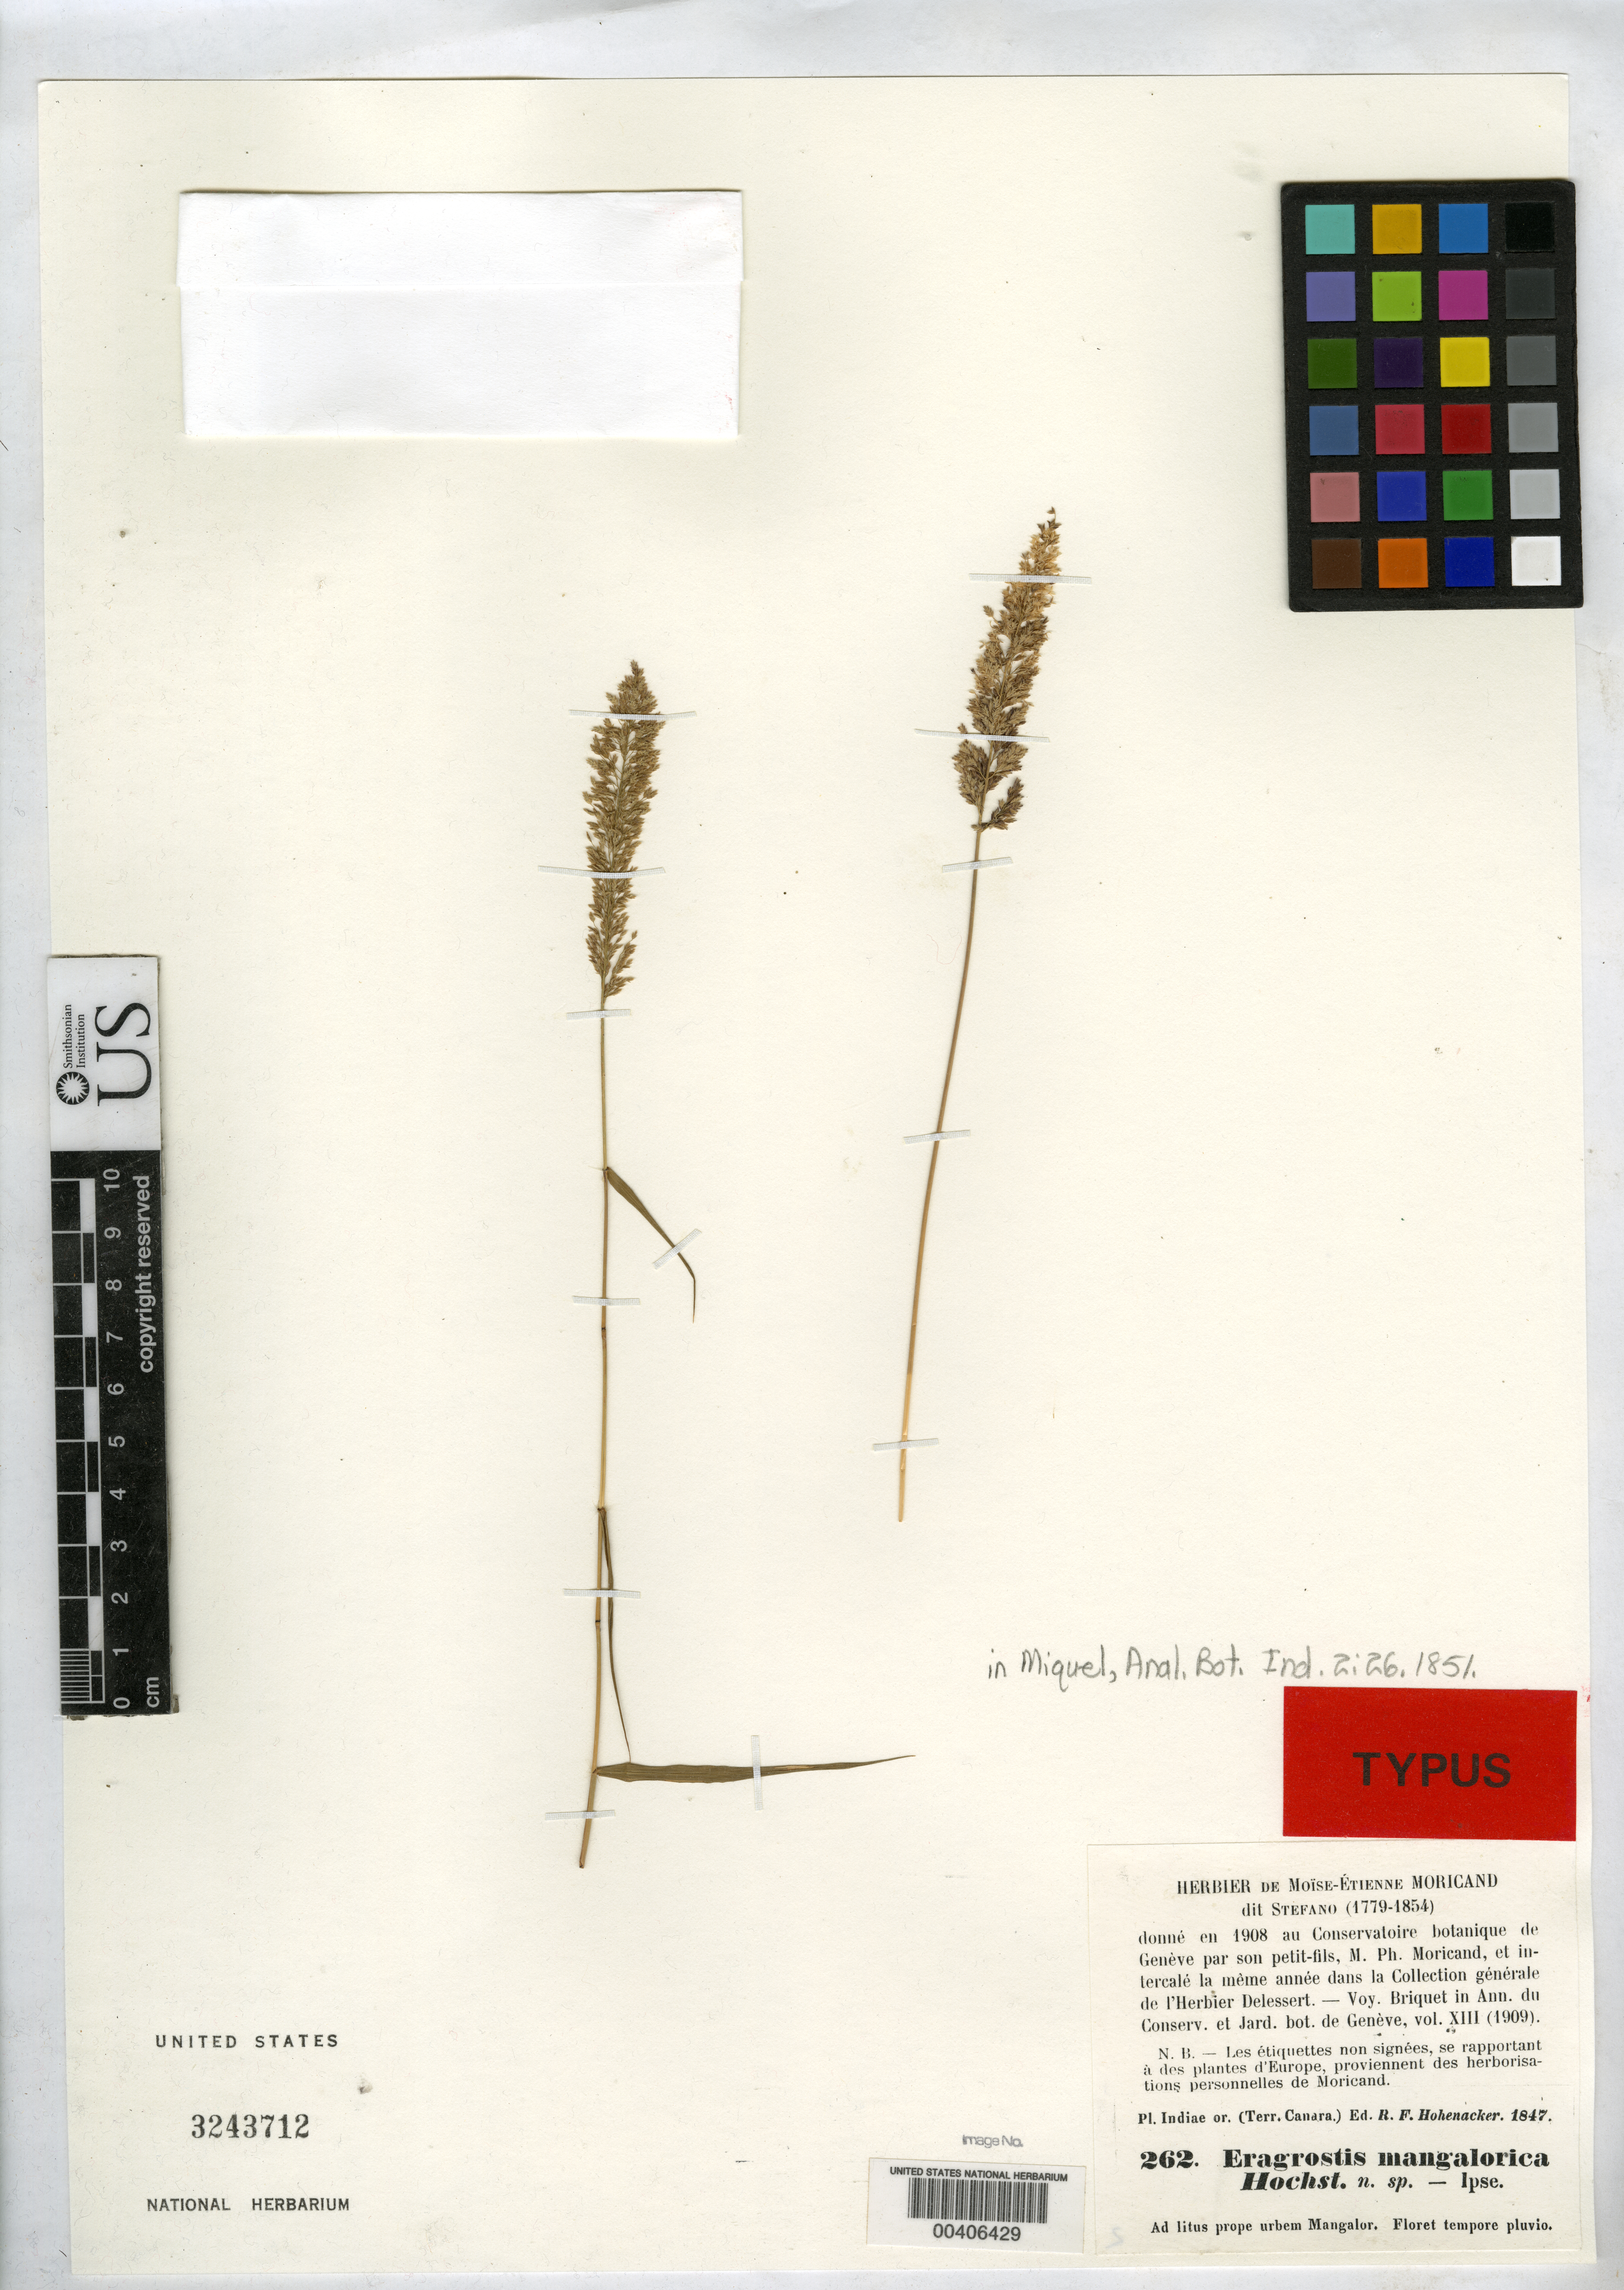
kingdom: Plantae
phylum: Tracheophyta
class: Liliopsida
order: Poales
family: Poaceae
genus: Eragrostis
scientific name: Eragrostis mangalorica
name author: Hochst. in Miq.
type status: Isotype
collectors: F. Metz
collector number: Hohenacker 262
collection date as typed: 1847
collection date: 1847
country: India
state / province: Karnataka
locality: Ad Litus prope urbem Mangator. Canara.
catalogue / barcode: US 3243712